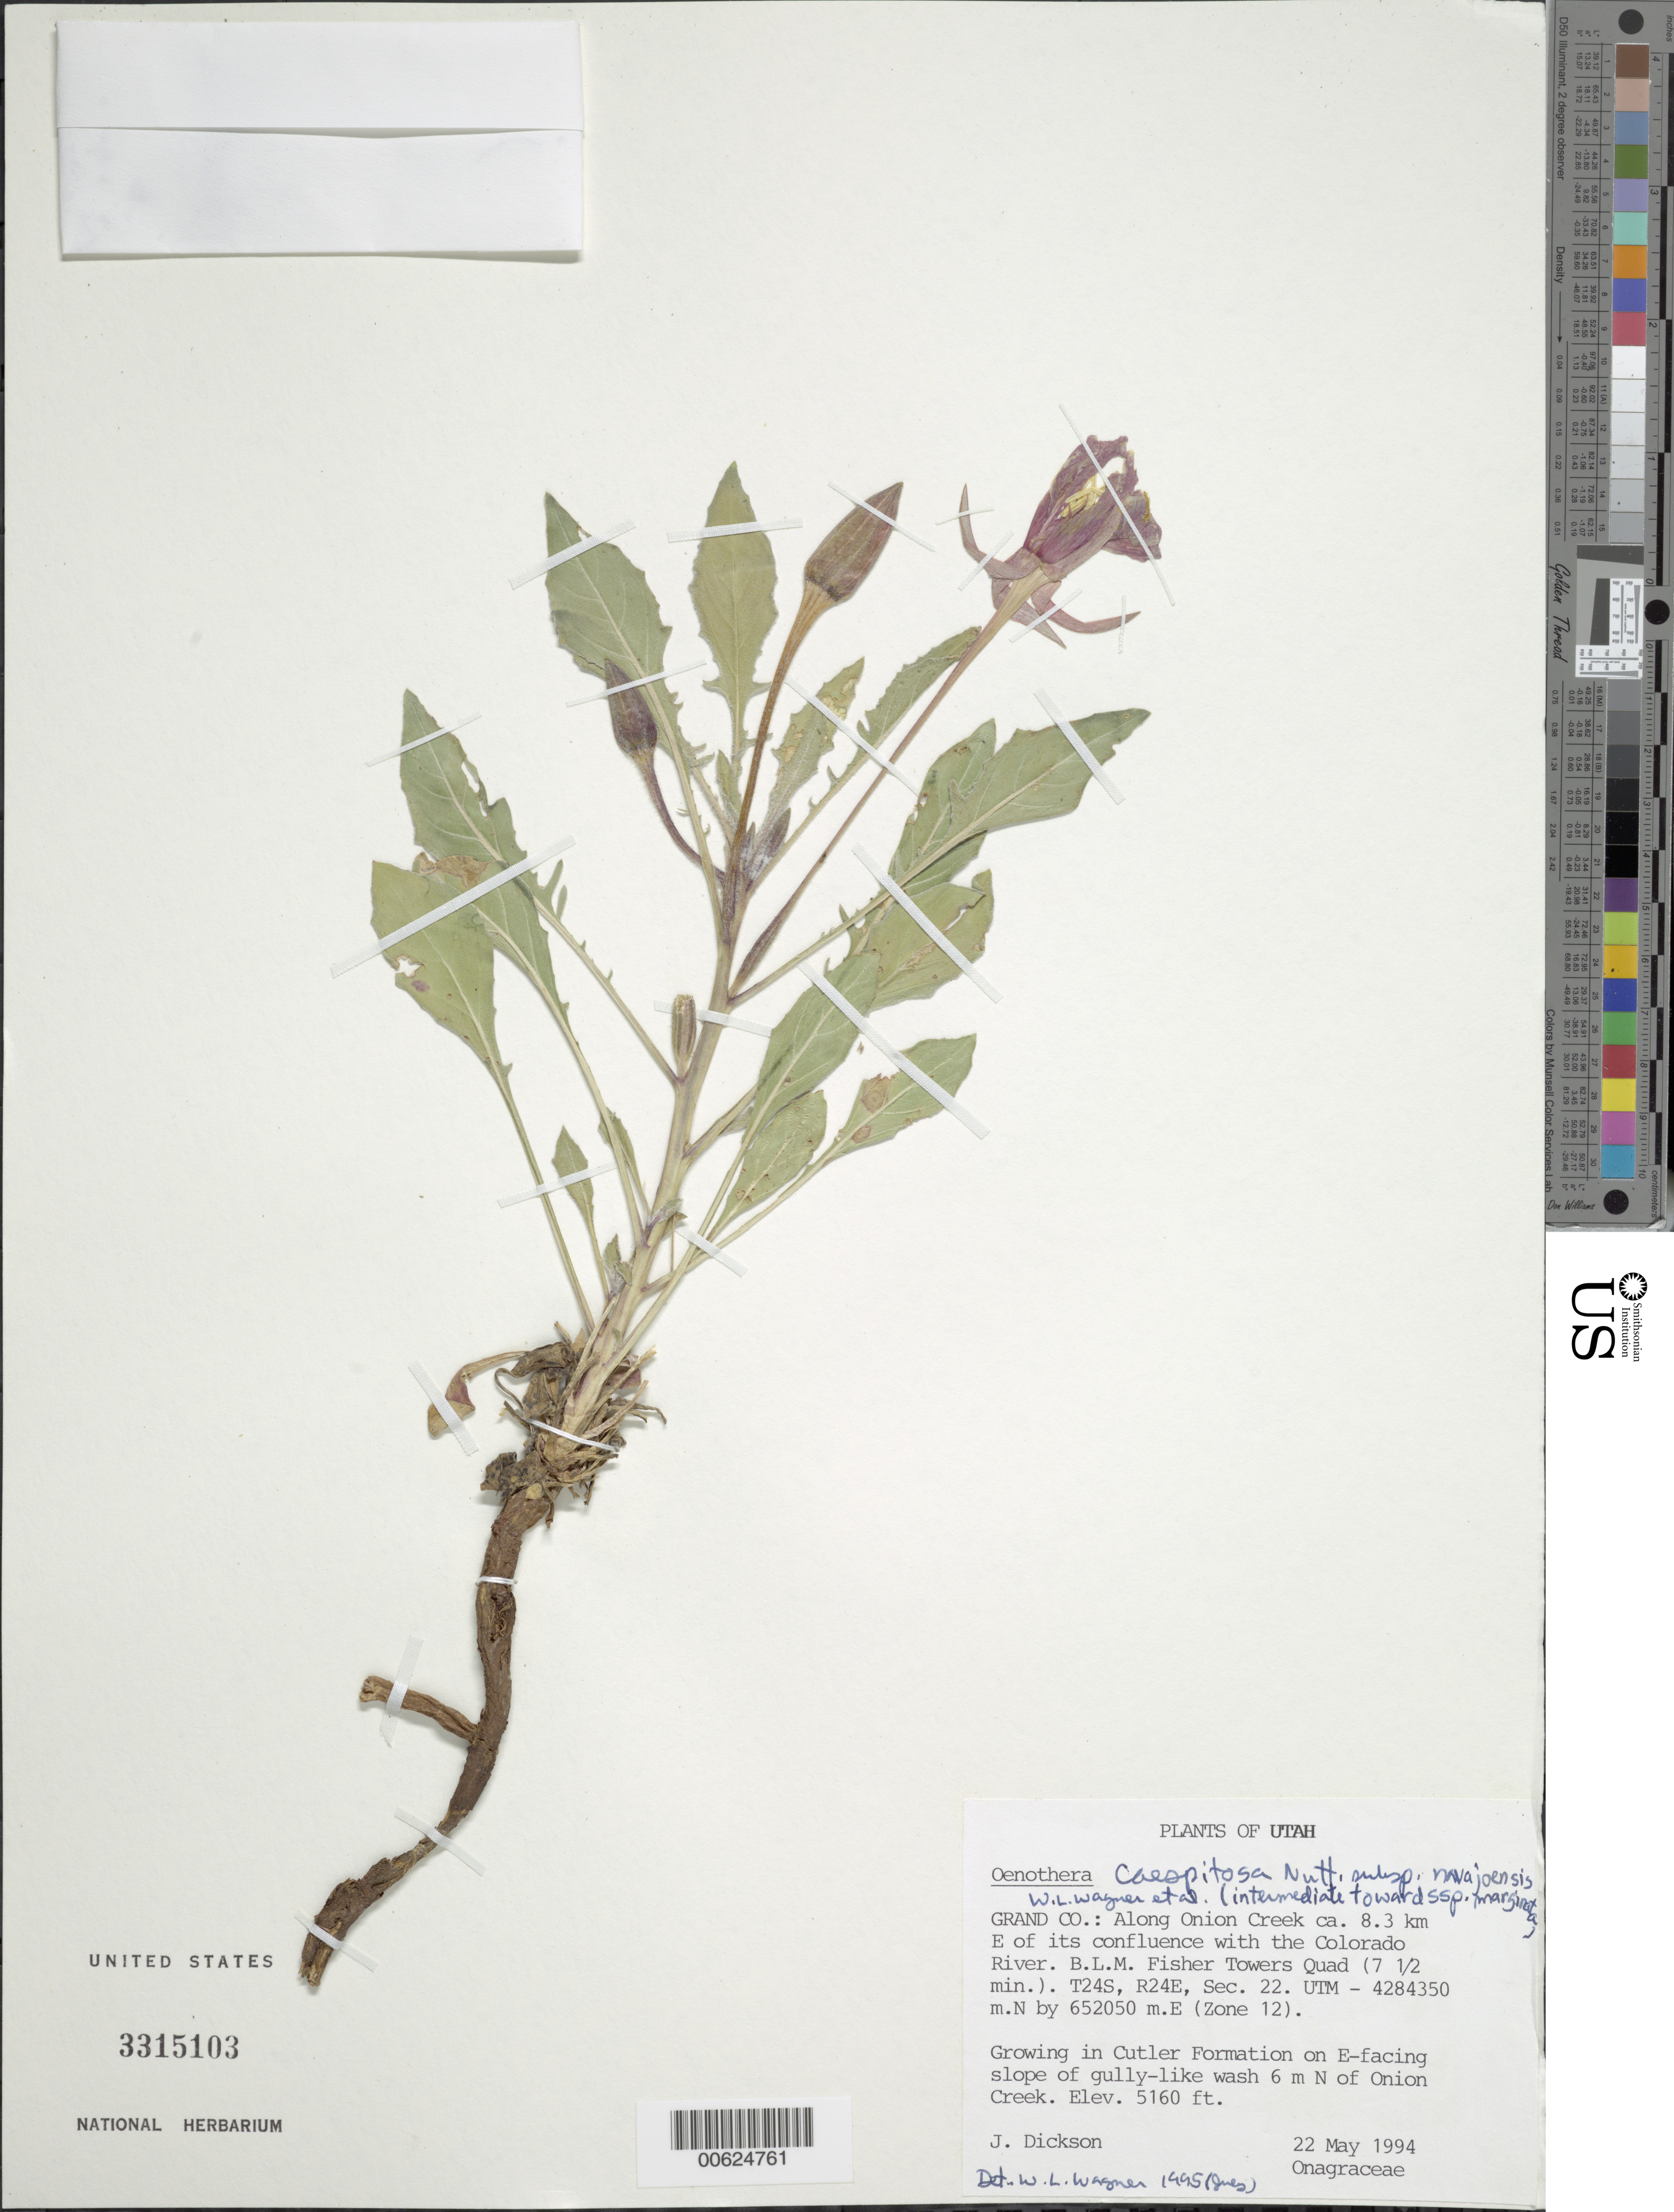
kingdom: Plantae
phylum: Tracheophyta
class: Magnoliopsida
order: Myrtales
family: Onagraceae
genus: Oenothera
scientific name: Oenothera cespitosa subsp. navajoensis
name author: W.L. Wagner et al.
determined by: Wagner, W. L., (BOT), Smithsonian Institution - National Museum of Natural History (UNITED STATES)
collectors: J. Dickson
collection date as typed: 22 May 1994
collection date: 1994-05-22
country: United States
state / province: Utah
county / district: Grand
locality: Along Onion Creek, E of its conbfluence of the Colorado River, BLM Fisher Towers QuadN of Onion Creek.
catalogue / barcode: US 3315103